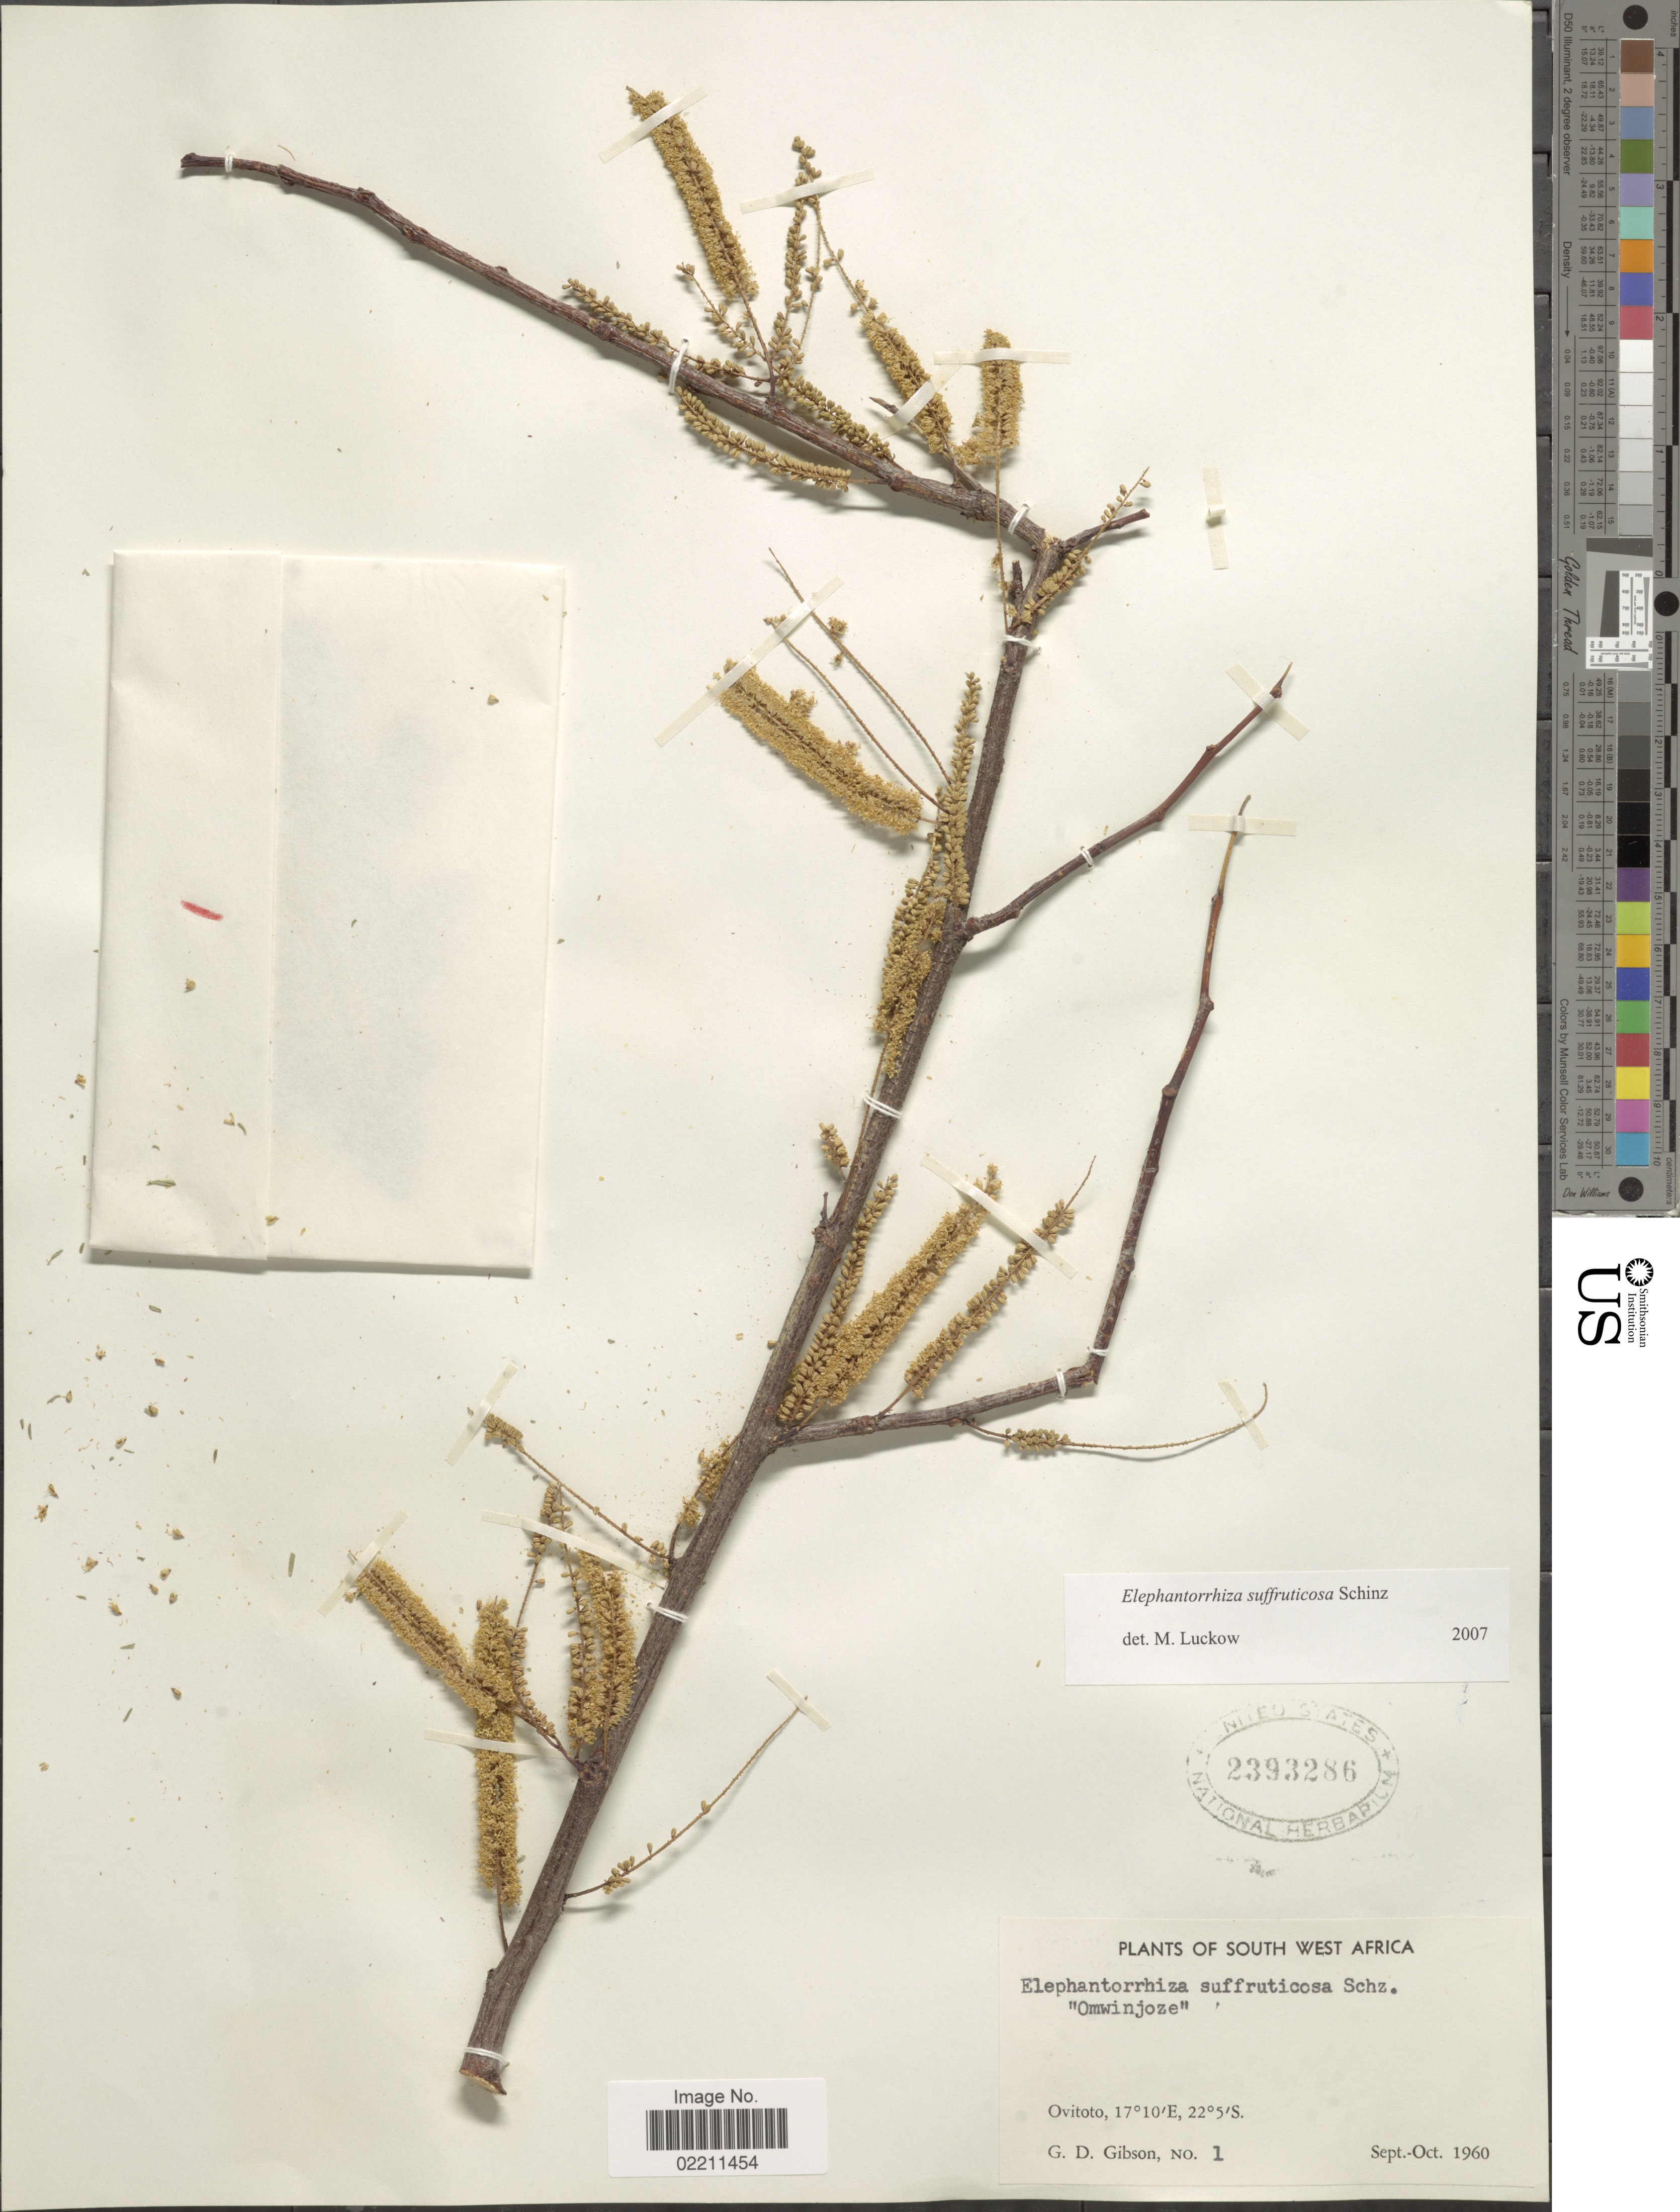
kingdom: Plantae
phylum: Tracheophyta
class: Magnoliopsida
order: Fabales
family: Fabaceae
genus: Entada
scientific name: Entada rangei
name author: (Harms) S.A. O'Donnell & G.P. Lewis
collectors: G. D. Gibson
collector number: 1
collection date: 1960-09/1960-10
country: Namibia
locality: South West Africa. Ovitoto.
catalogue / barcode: US 2393286